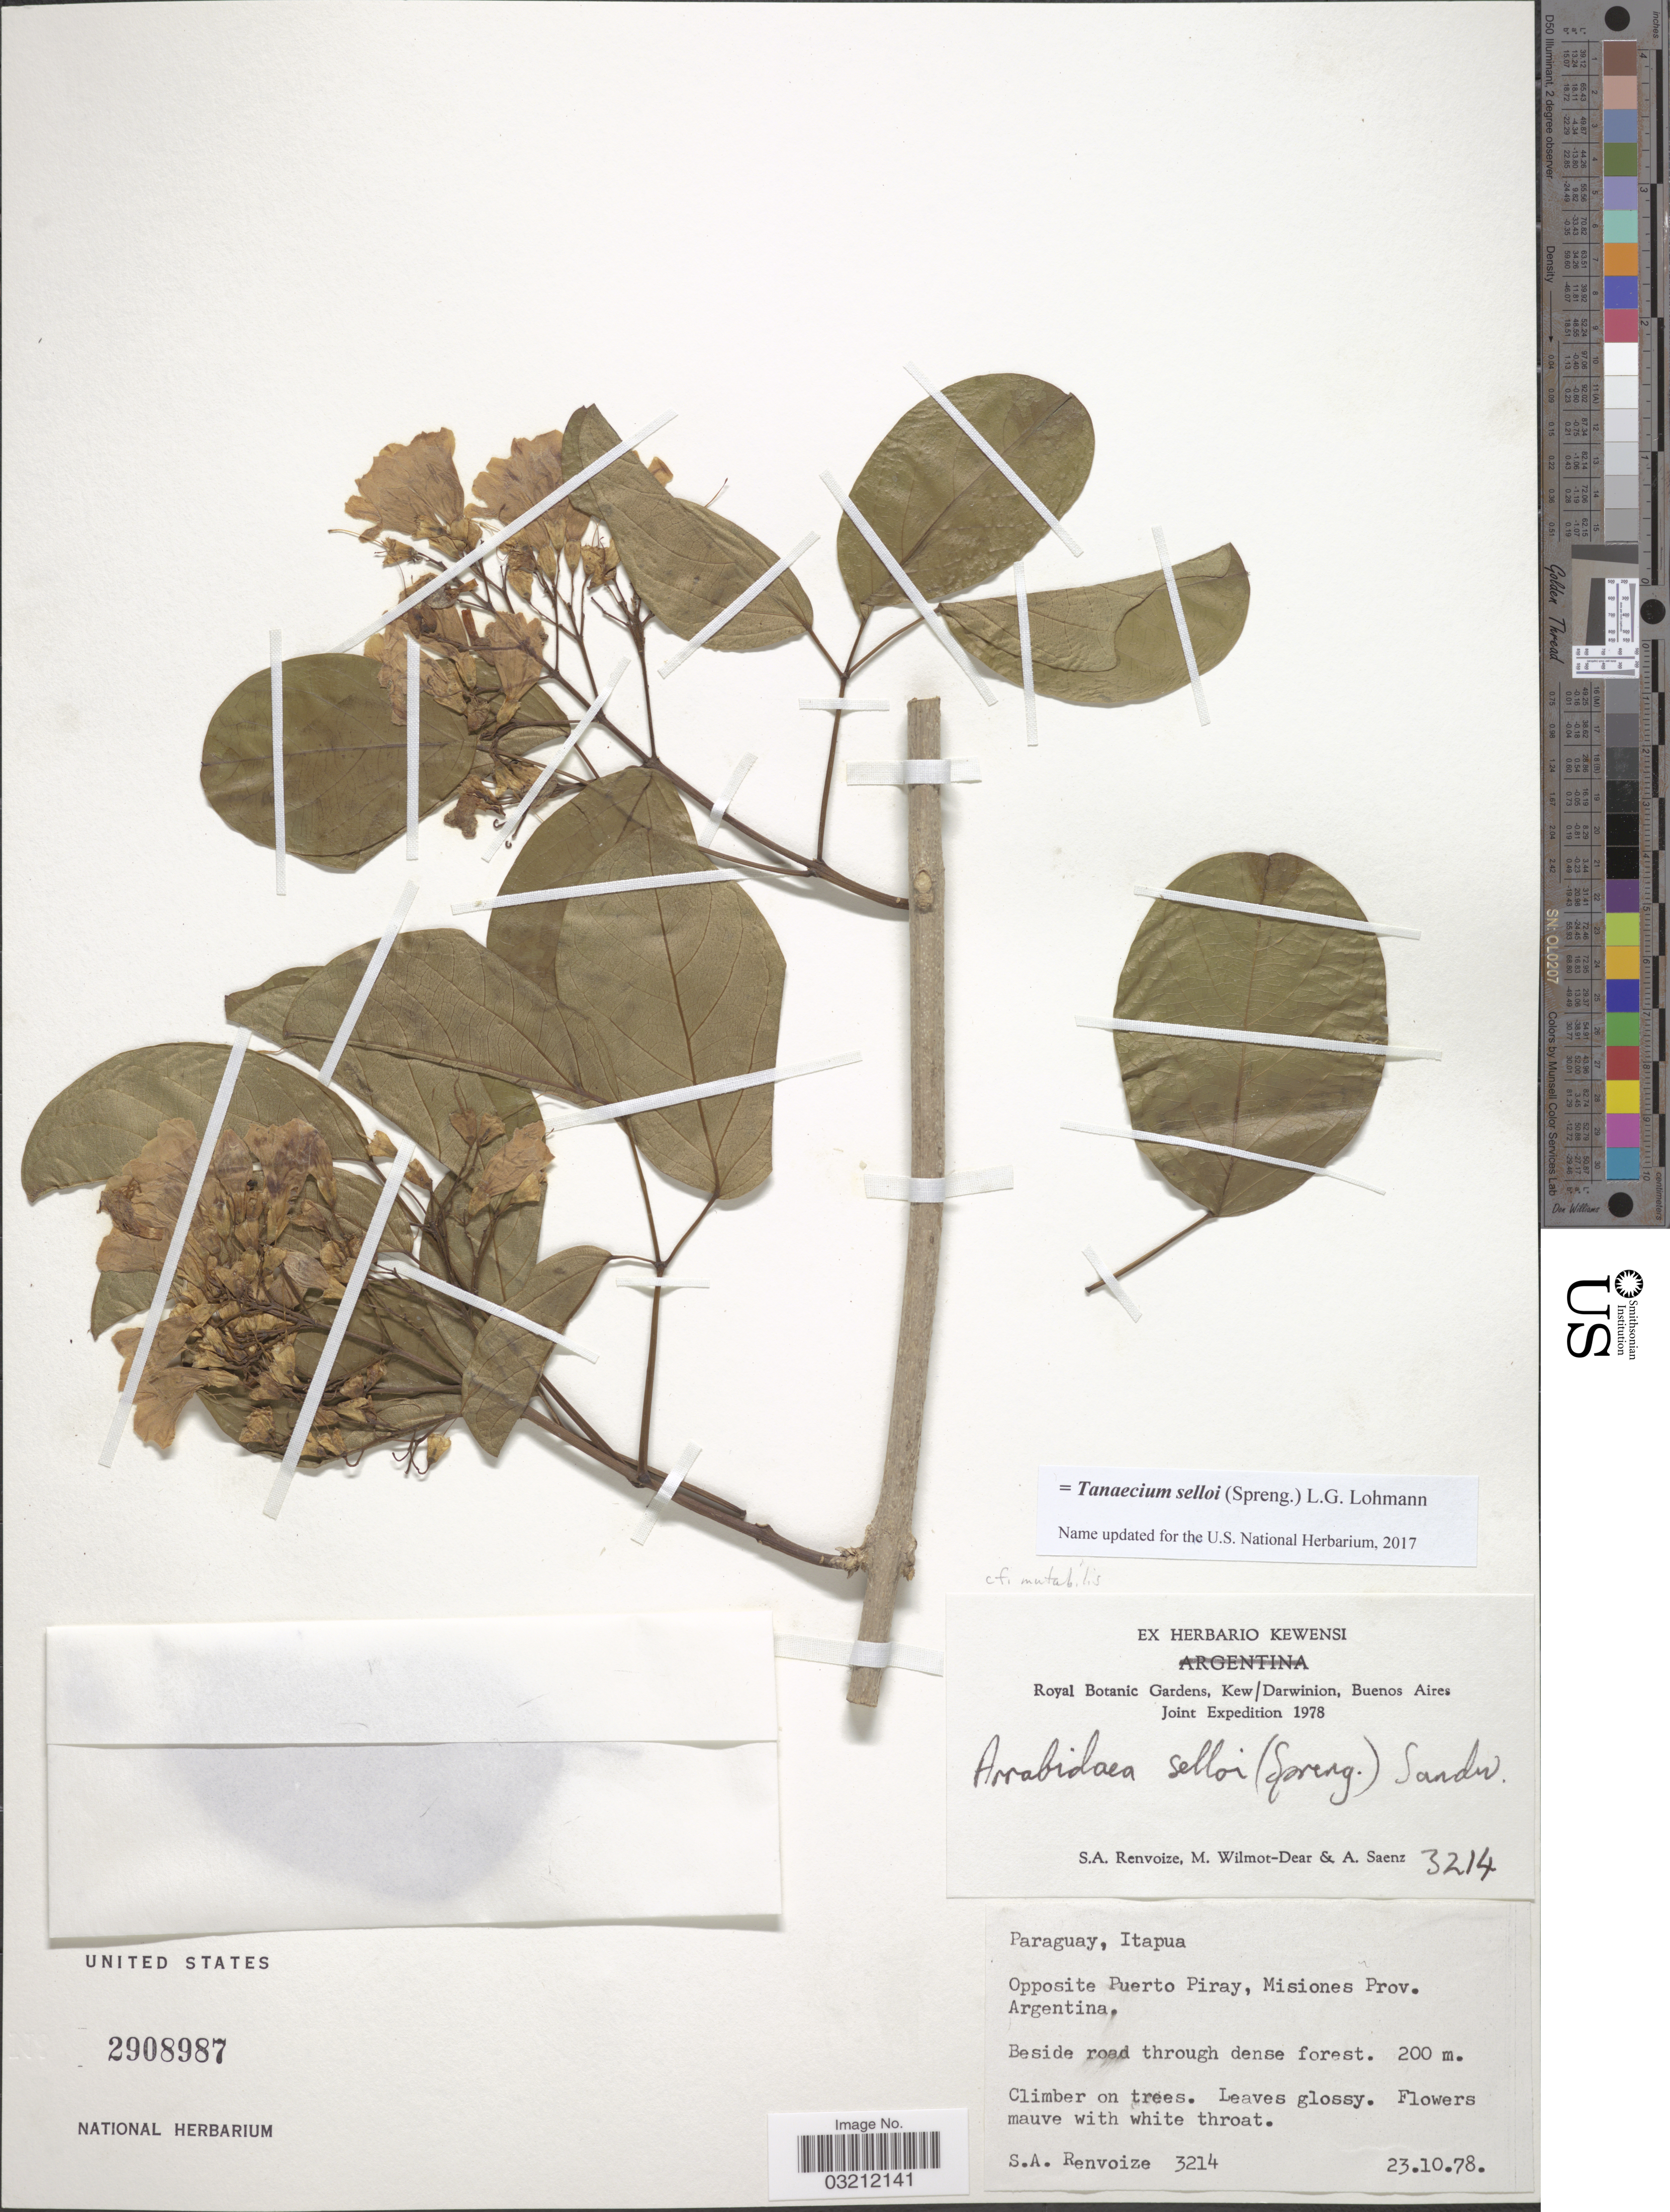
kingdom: Plantae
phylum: Tracheophyta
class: Magnoliopsida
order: Lamiales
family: Bignoniaceae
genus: Tanaecium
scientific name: Tanaecium selloi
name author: (Spreng.) L.G. Lohmann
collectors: S. A. Renvoize, M. Wilmot-Dear & A. Saenz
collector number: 3214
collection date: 1978-10-23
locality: Paraguay, Itapua. Opposite Puerto Piray, Misiones Prov. Argentina.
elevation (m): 200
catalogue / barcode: US 2908987